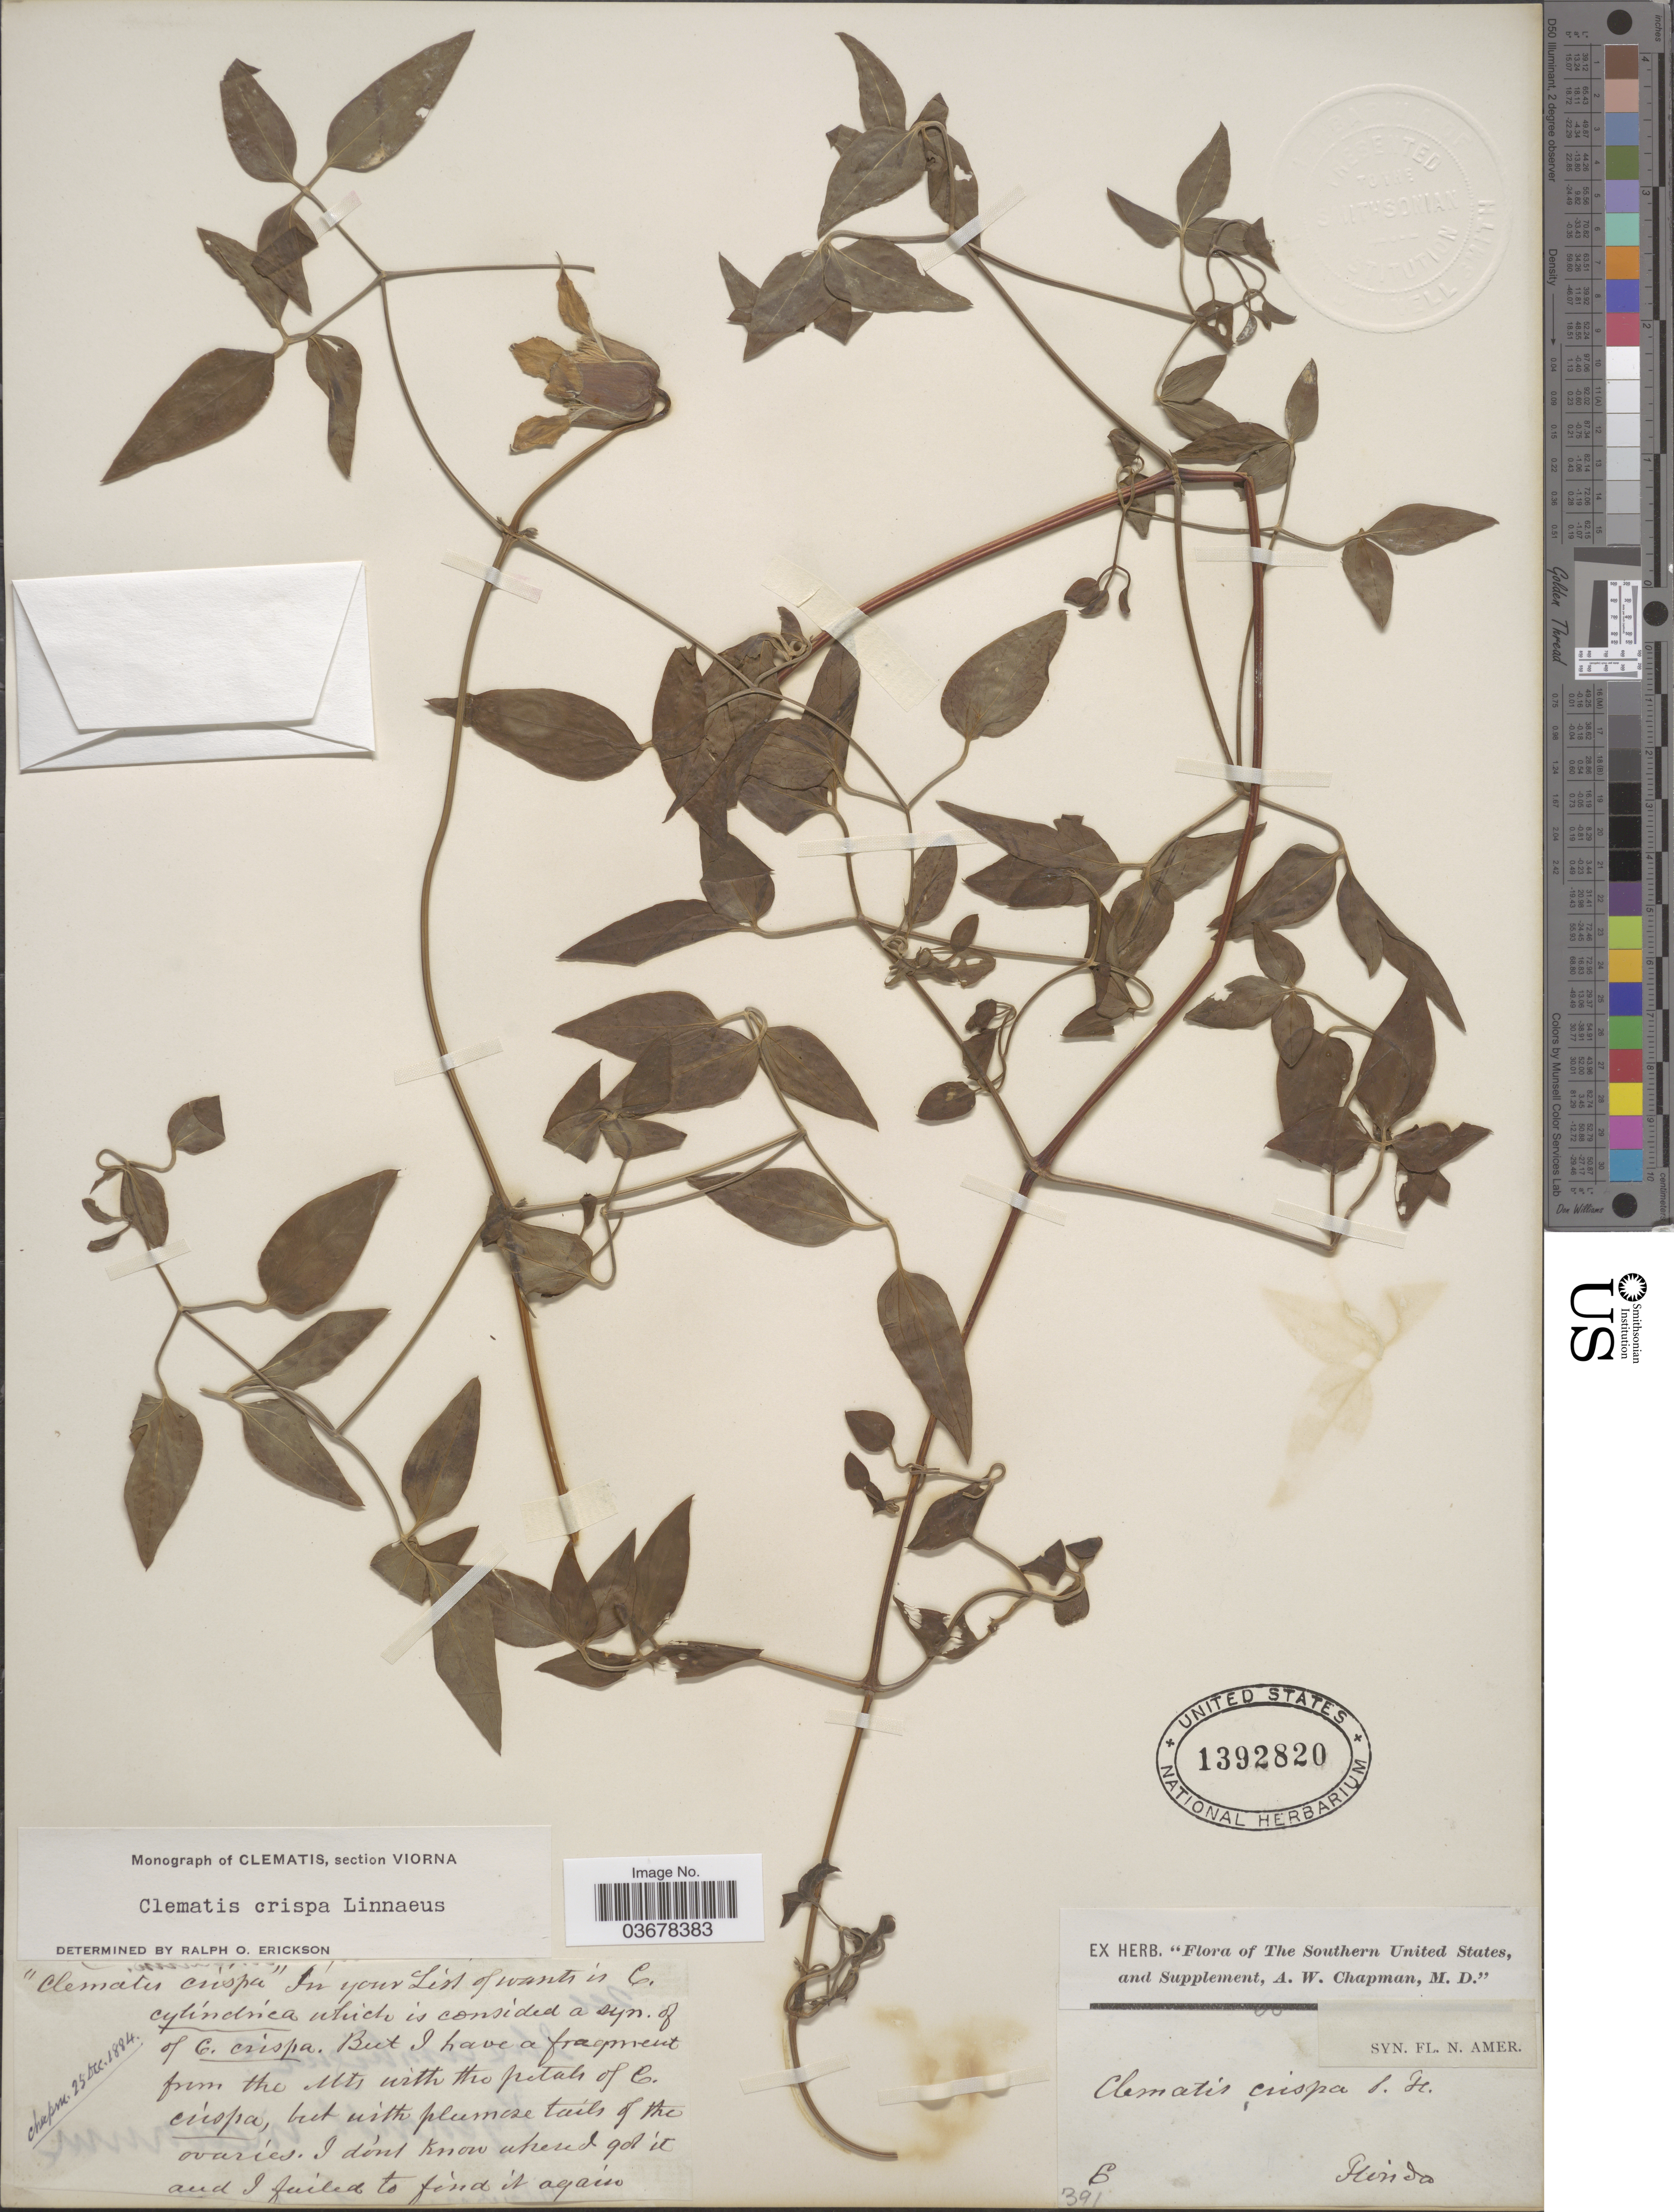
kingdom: Plantae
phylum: Tracheophyta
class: Magnoliopsida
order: Ranunculales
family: Ranunculaceae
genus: Clematis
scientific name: Clematis viorna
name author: L.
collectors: ex herb. A.W. Chapman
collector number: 391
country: United States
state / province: Florida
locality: The Southern United States.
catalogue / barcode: US 1392820